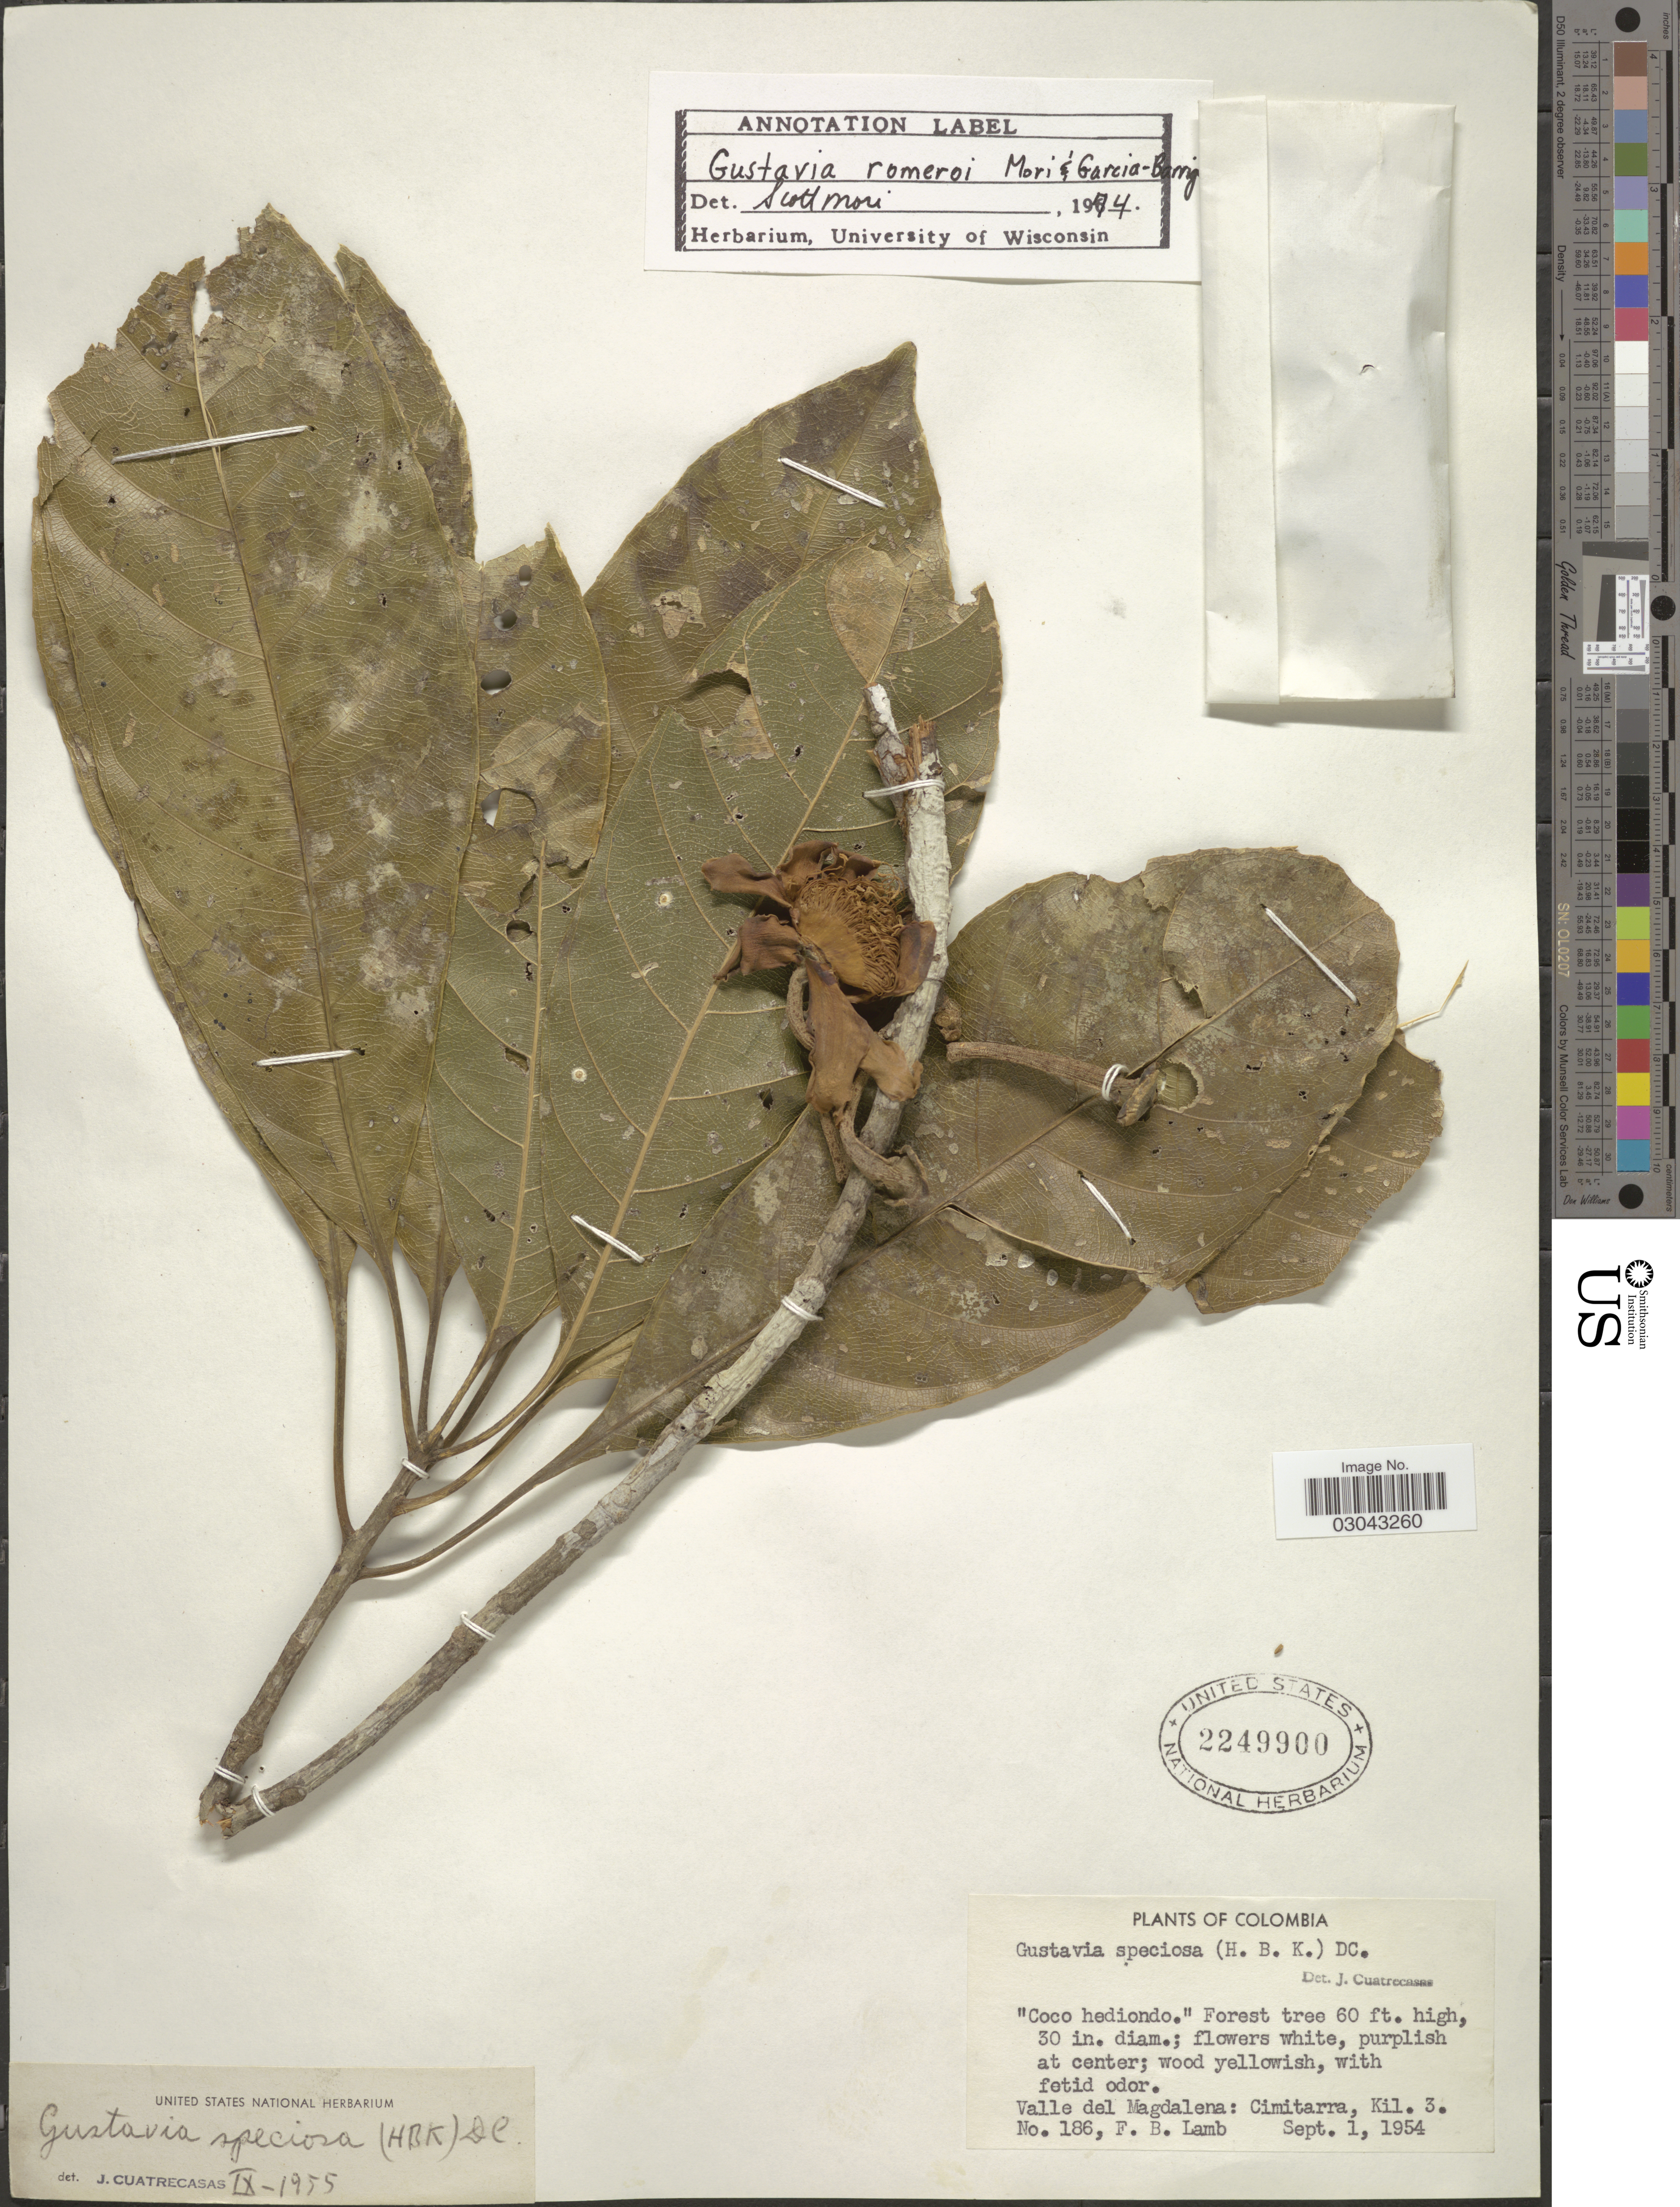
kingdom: Plantae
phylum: Tracheophyta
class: Magnoliopsida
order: Ericales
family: Lecythidaceae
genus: Gustavia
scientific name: Gustavia romeroi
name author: S.A. Mori & García-Barr.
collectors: F. B. Lamb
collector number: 186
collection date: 1954-09-01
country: Colombia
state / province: Magdalena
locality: Valle del Magdalena: Cimitarra, Kil. 3.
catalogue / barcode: US 2249900